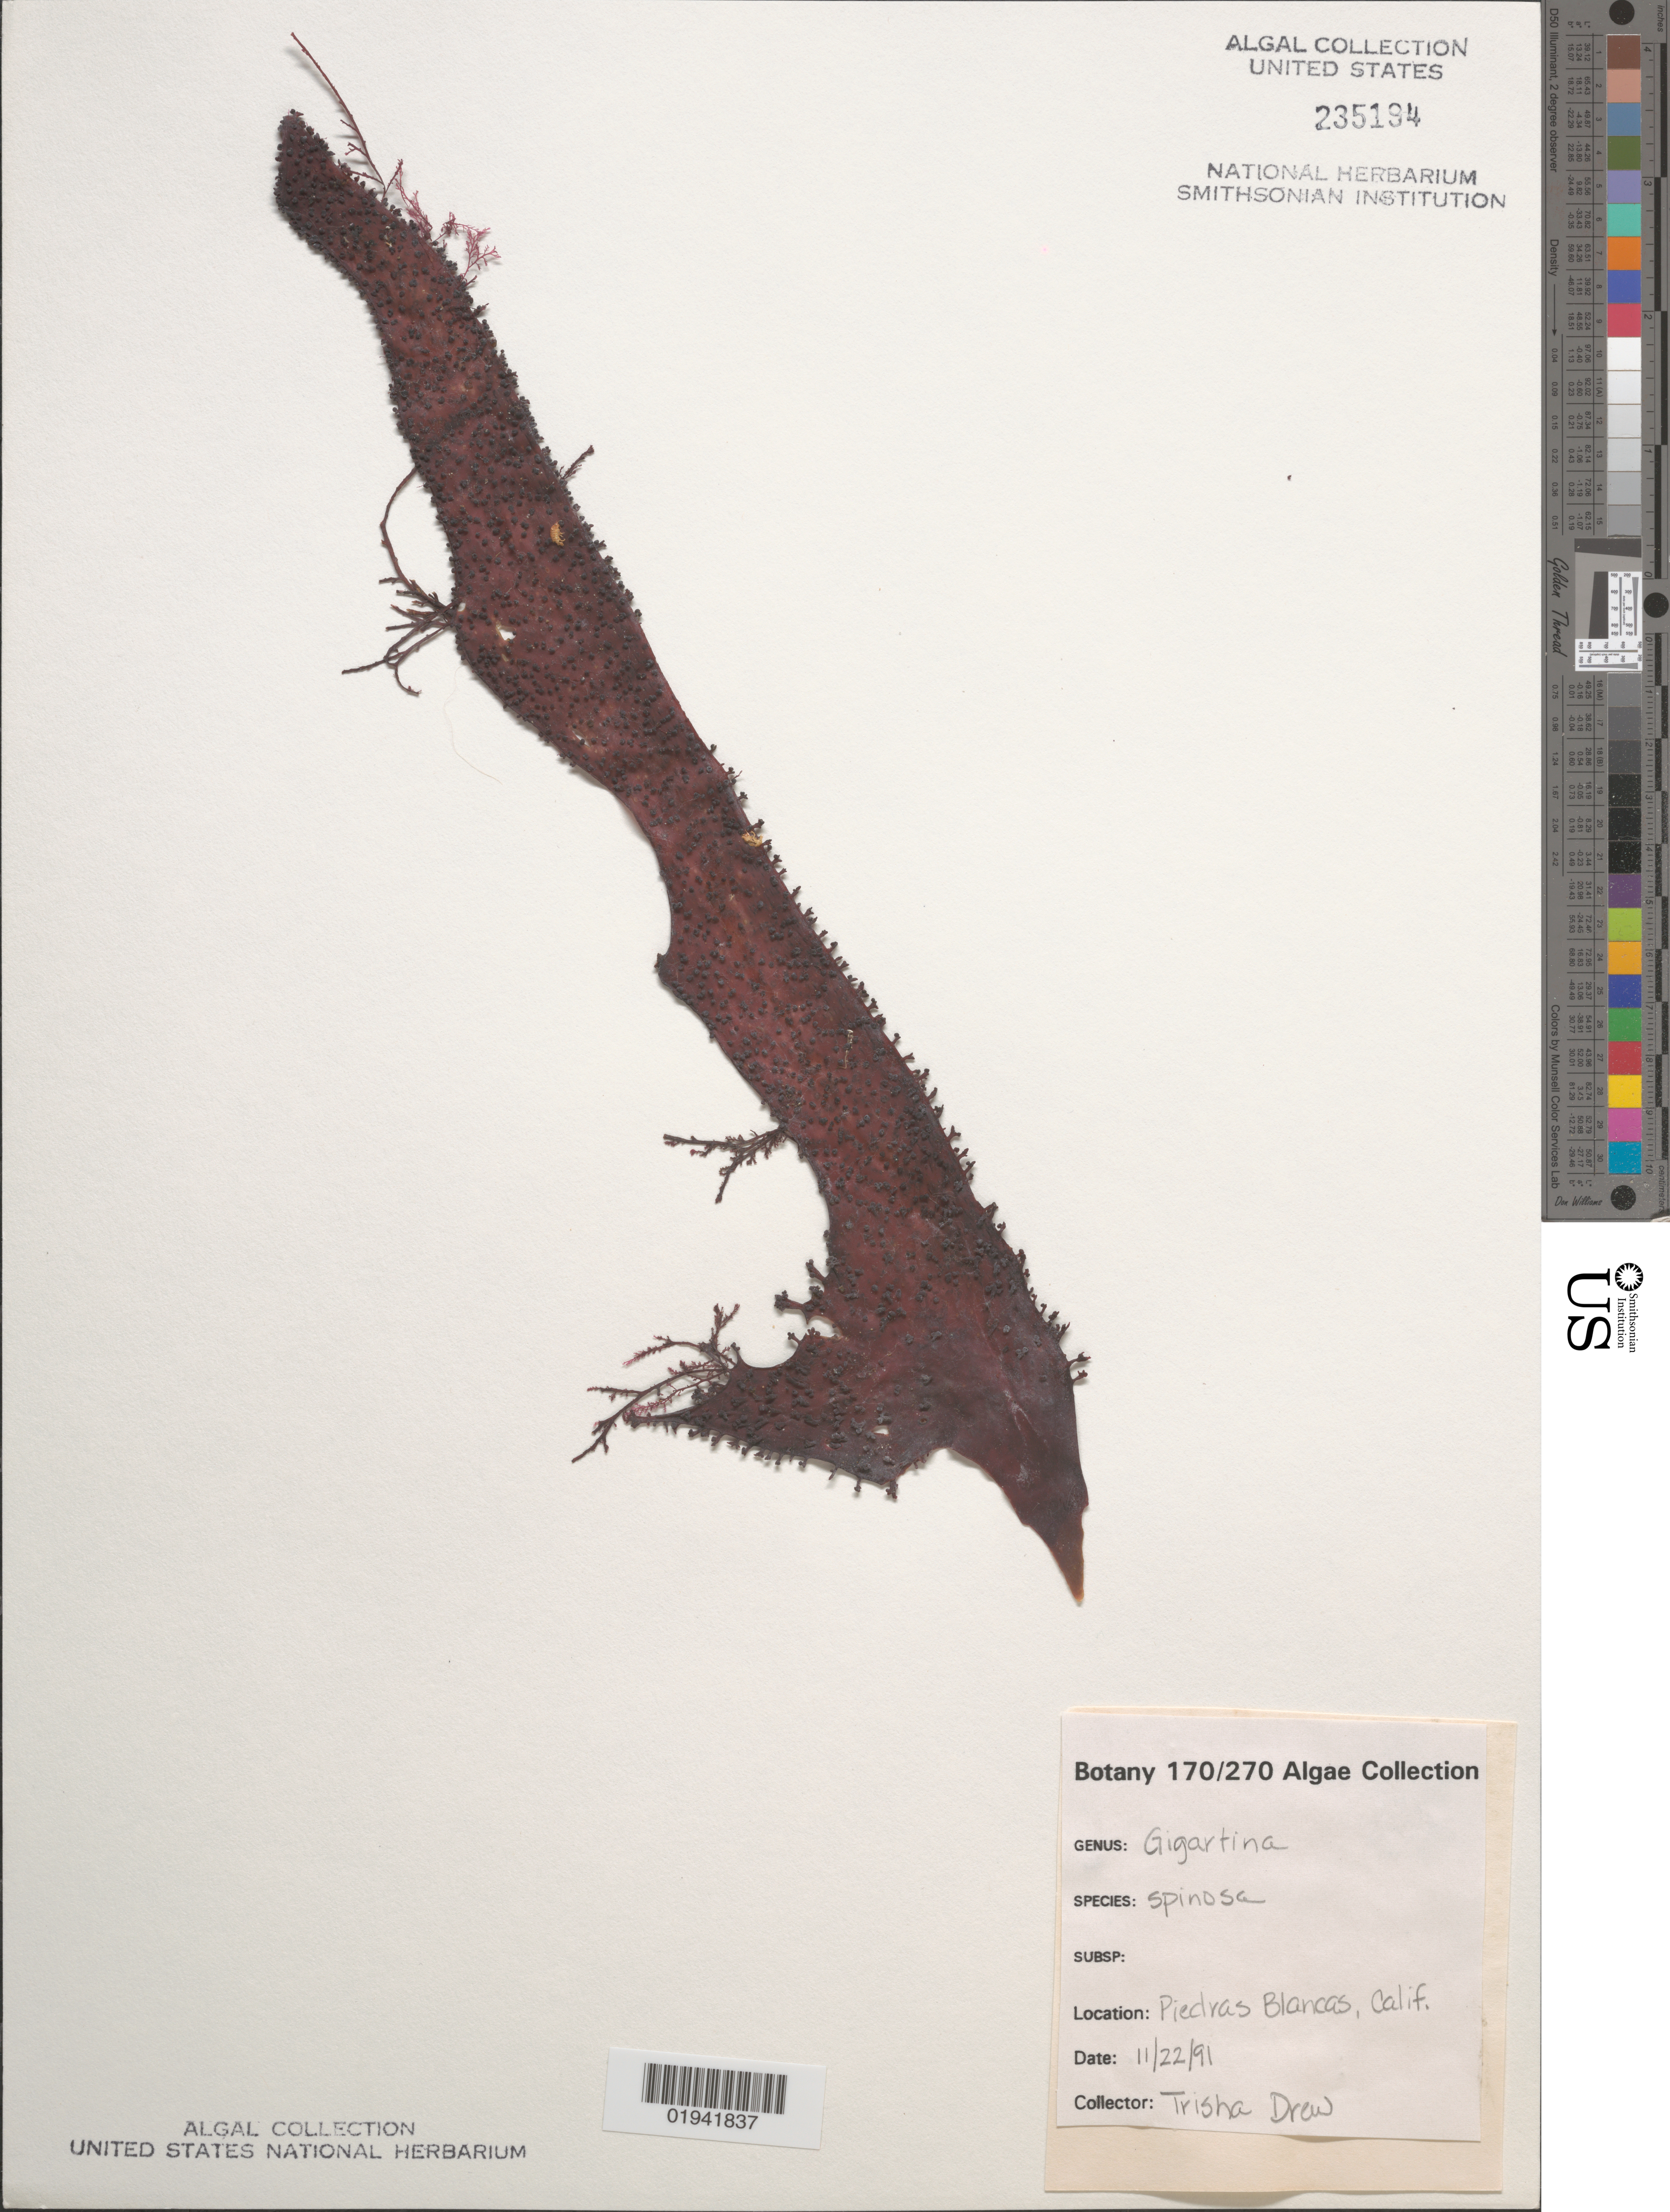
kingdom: Plantae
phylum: Rhodophyta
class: Florideophyceae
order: Gigartinales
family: Gigartinaceae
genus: Chondracanthus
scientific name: Chondracanthus spinosus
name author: (Kütz.) Guiry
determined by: Algae name updating Project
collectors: T. Drew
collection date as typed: Transcribed d/m/y: 22/11/91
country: United States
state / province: California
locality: Piedras Blancas.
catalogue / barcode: US 235194